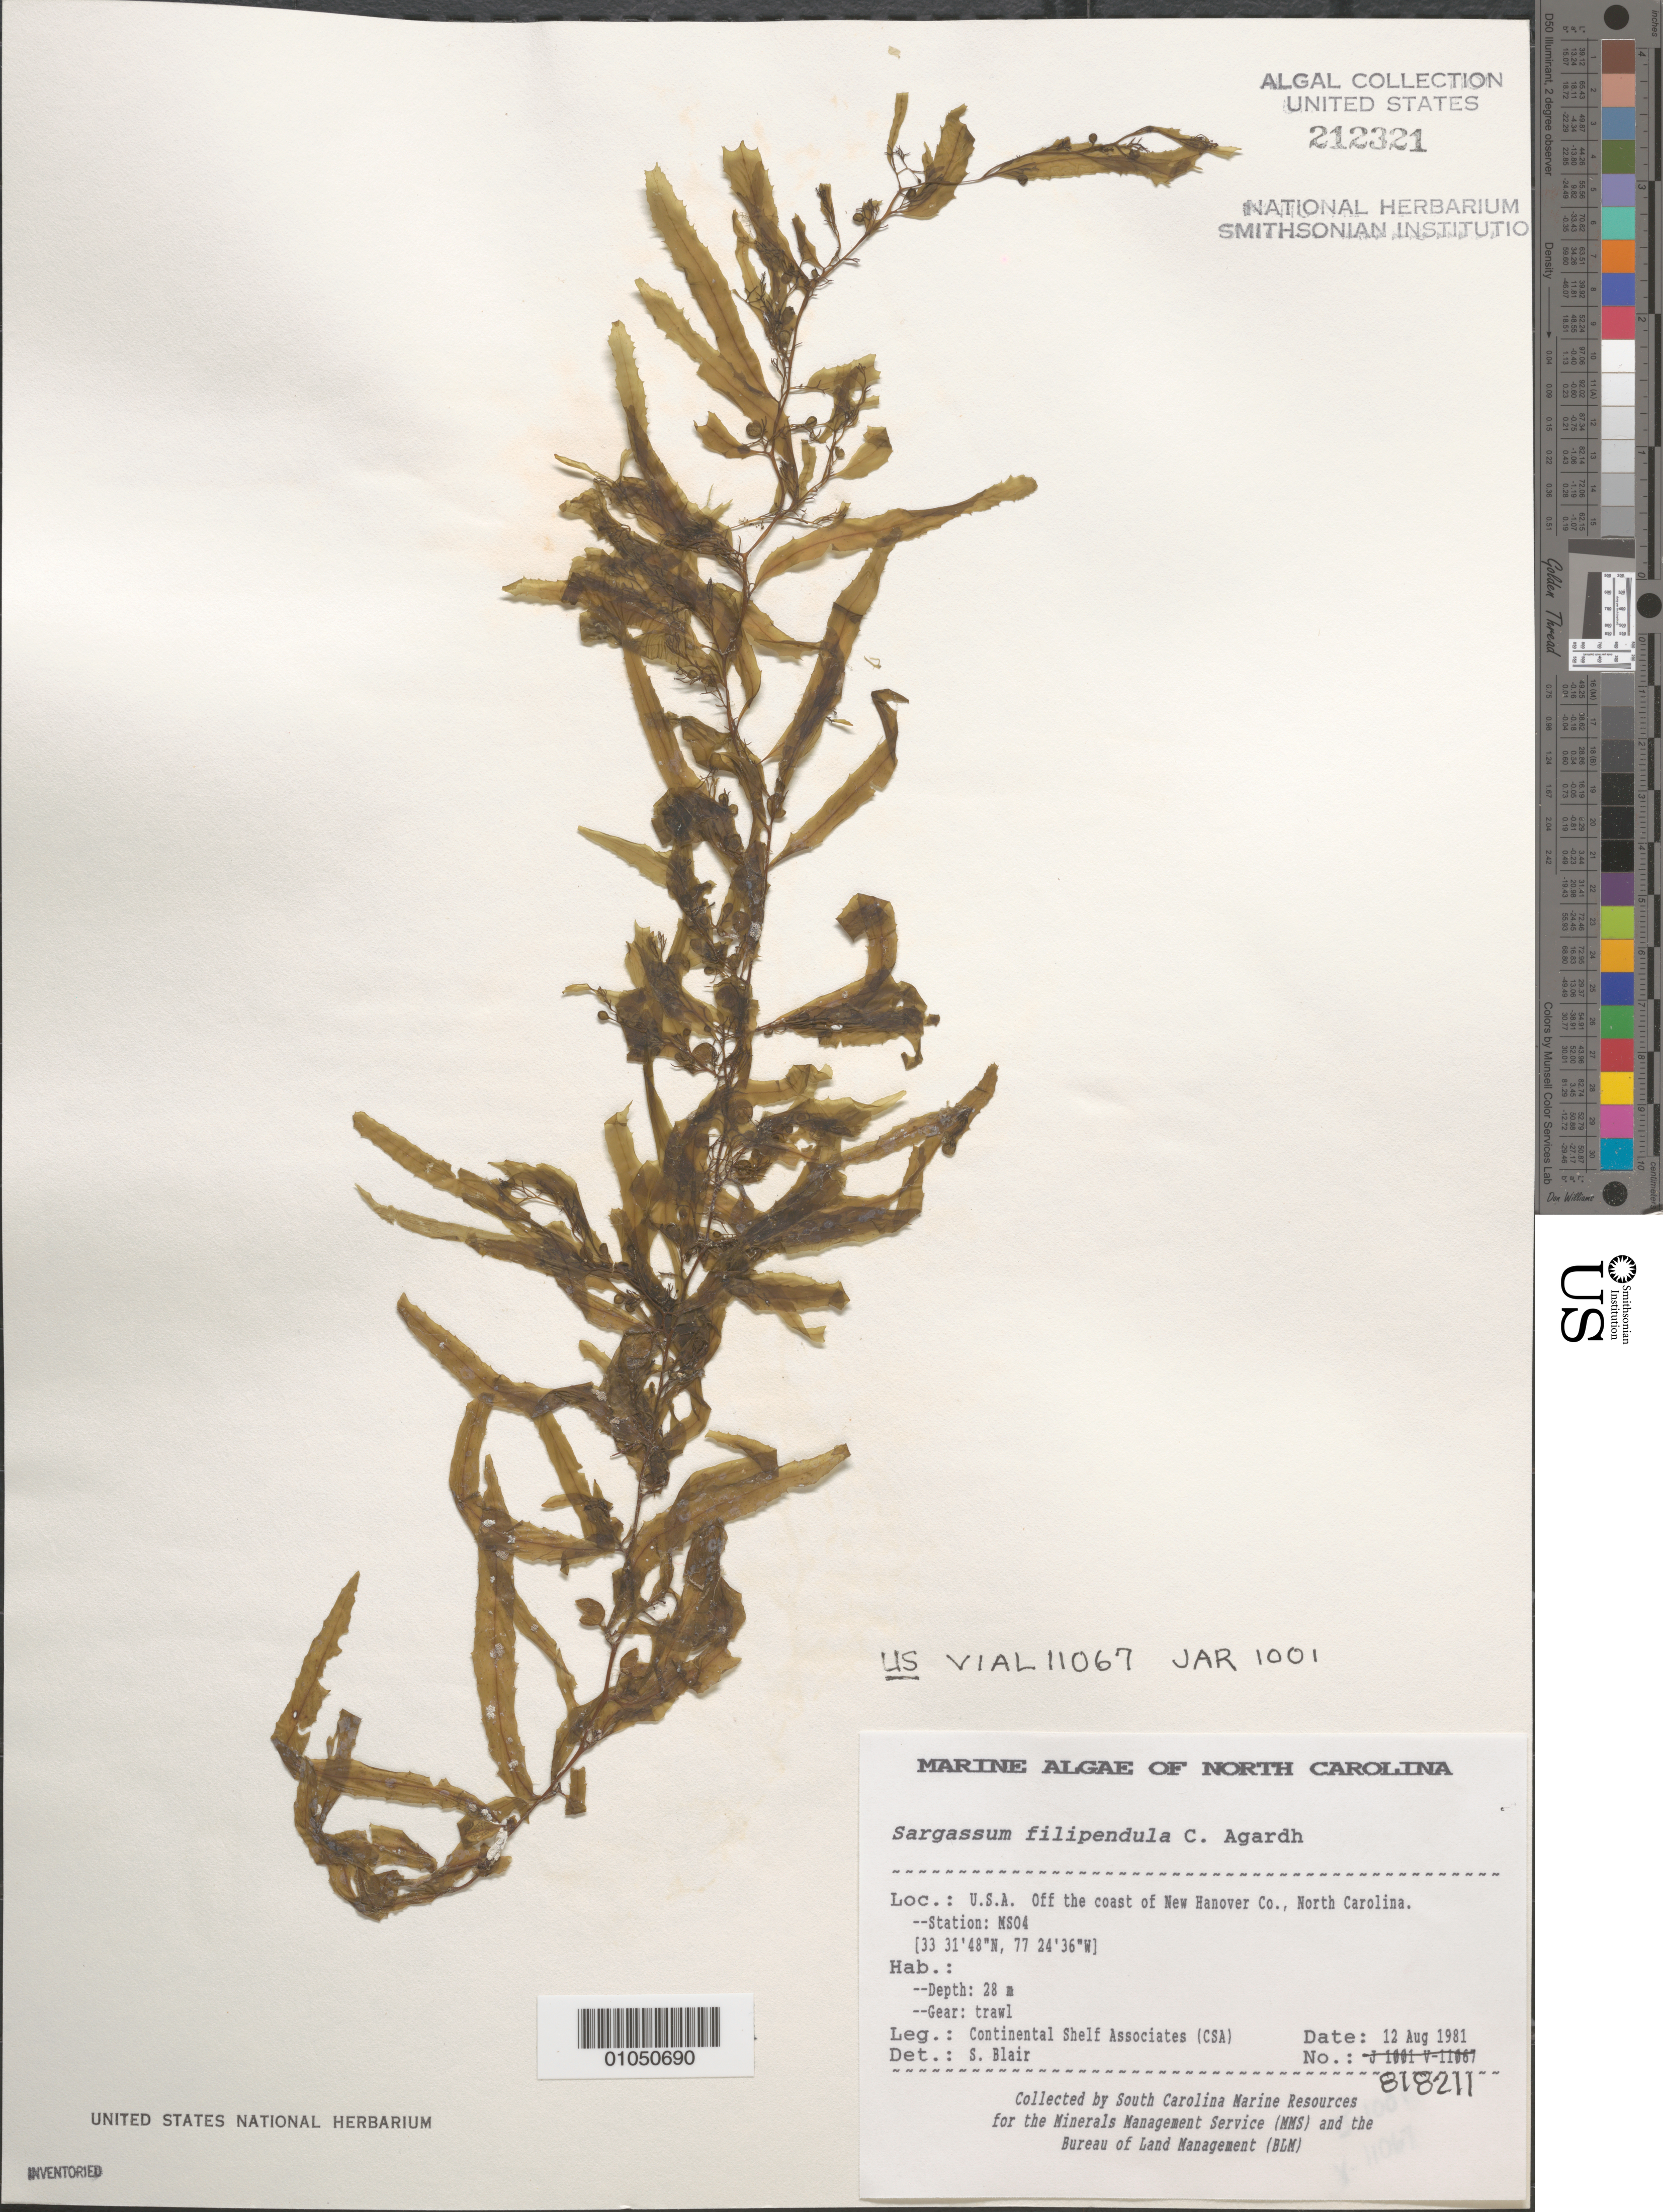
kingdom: Chromista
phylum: Ochrophyta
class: Phaeophyceae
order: Fucales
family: Sargassaceae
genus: Sargassum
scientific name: Sargassum filipendula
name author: C. Agardh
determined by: Blair, S. M.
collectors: Continental Shelf Associates for the MMS/BLM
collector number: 818211 Station MS04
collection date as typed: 12 Aug 1981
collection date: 1981-08-12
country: United States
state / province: North Carolina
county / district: New Hanover County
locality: Off coast of New Hanover County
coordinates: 33 31'48"N, 77 24'36"W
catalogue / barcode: US 212321